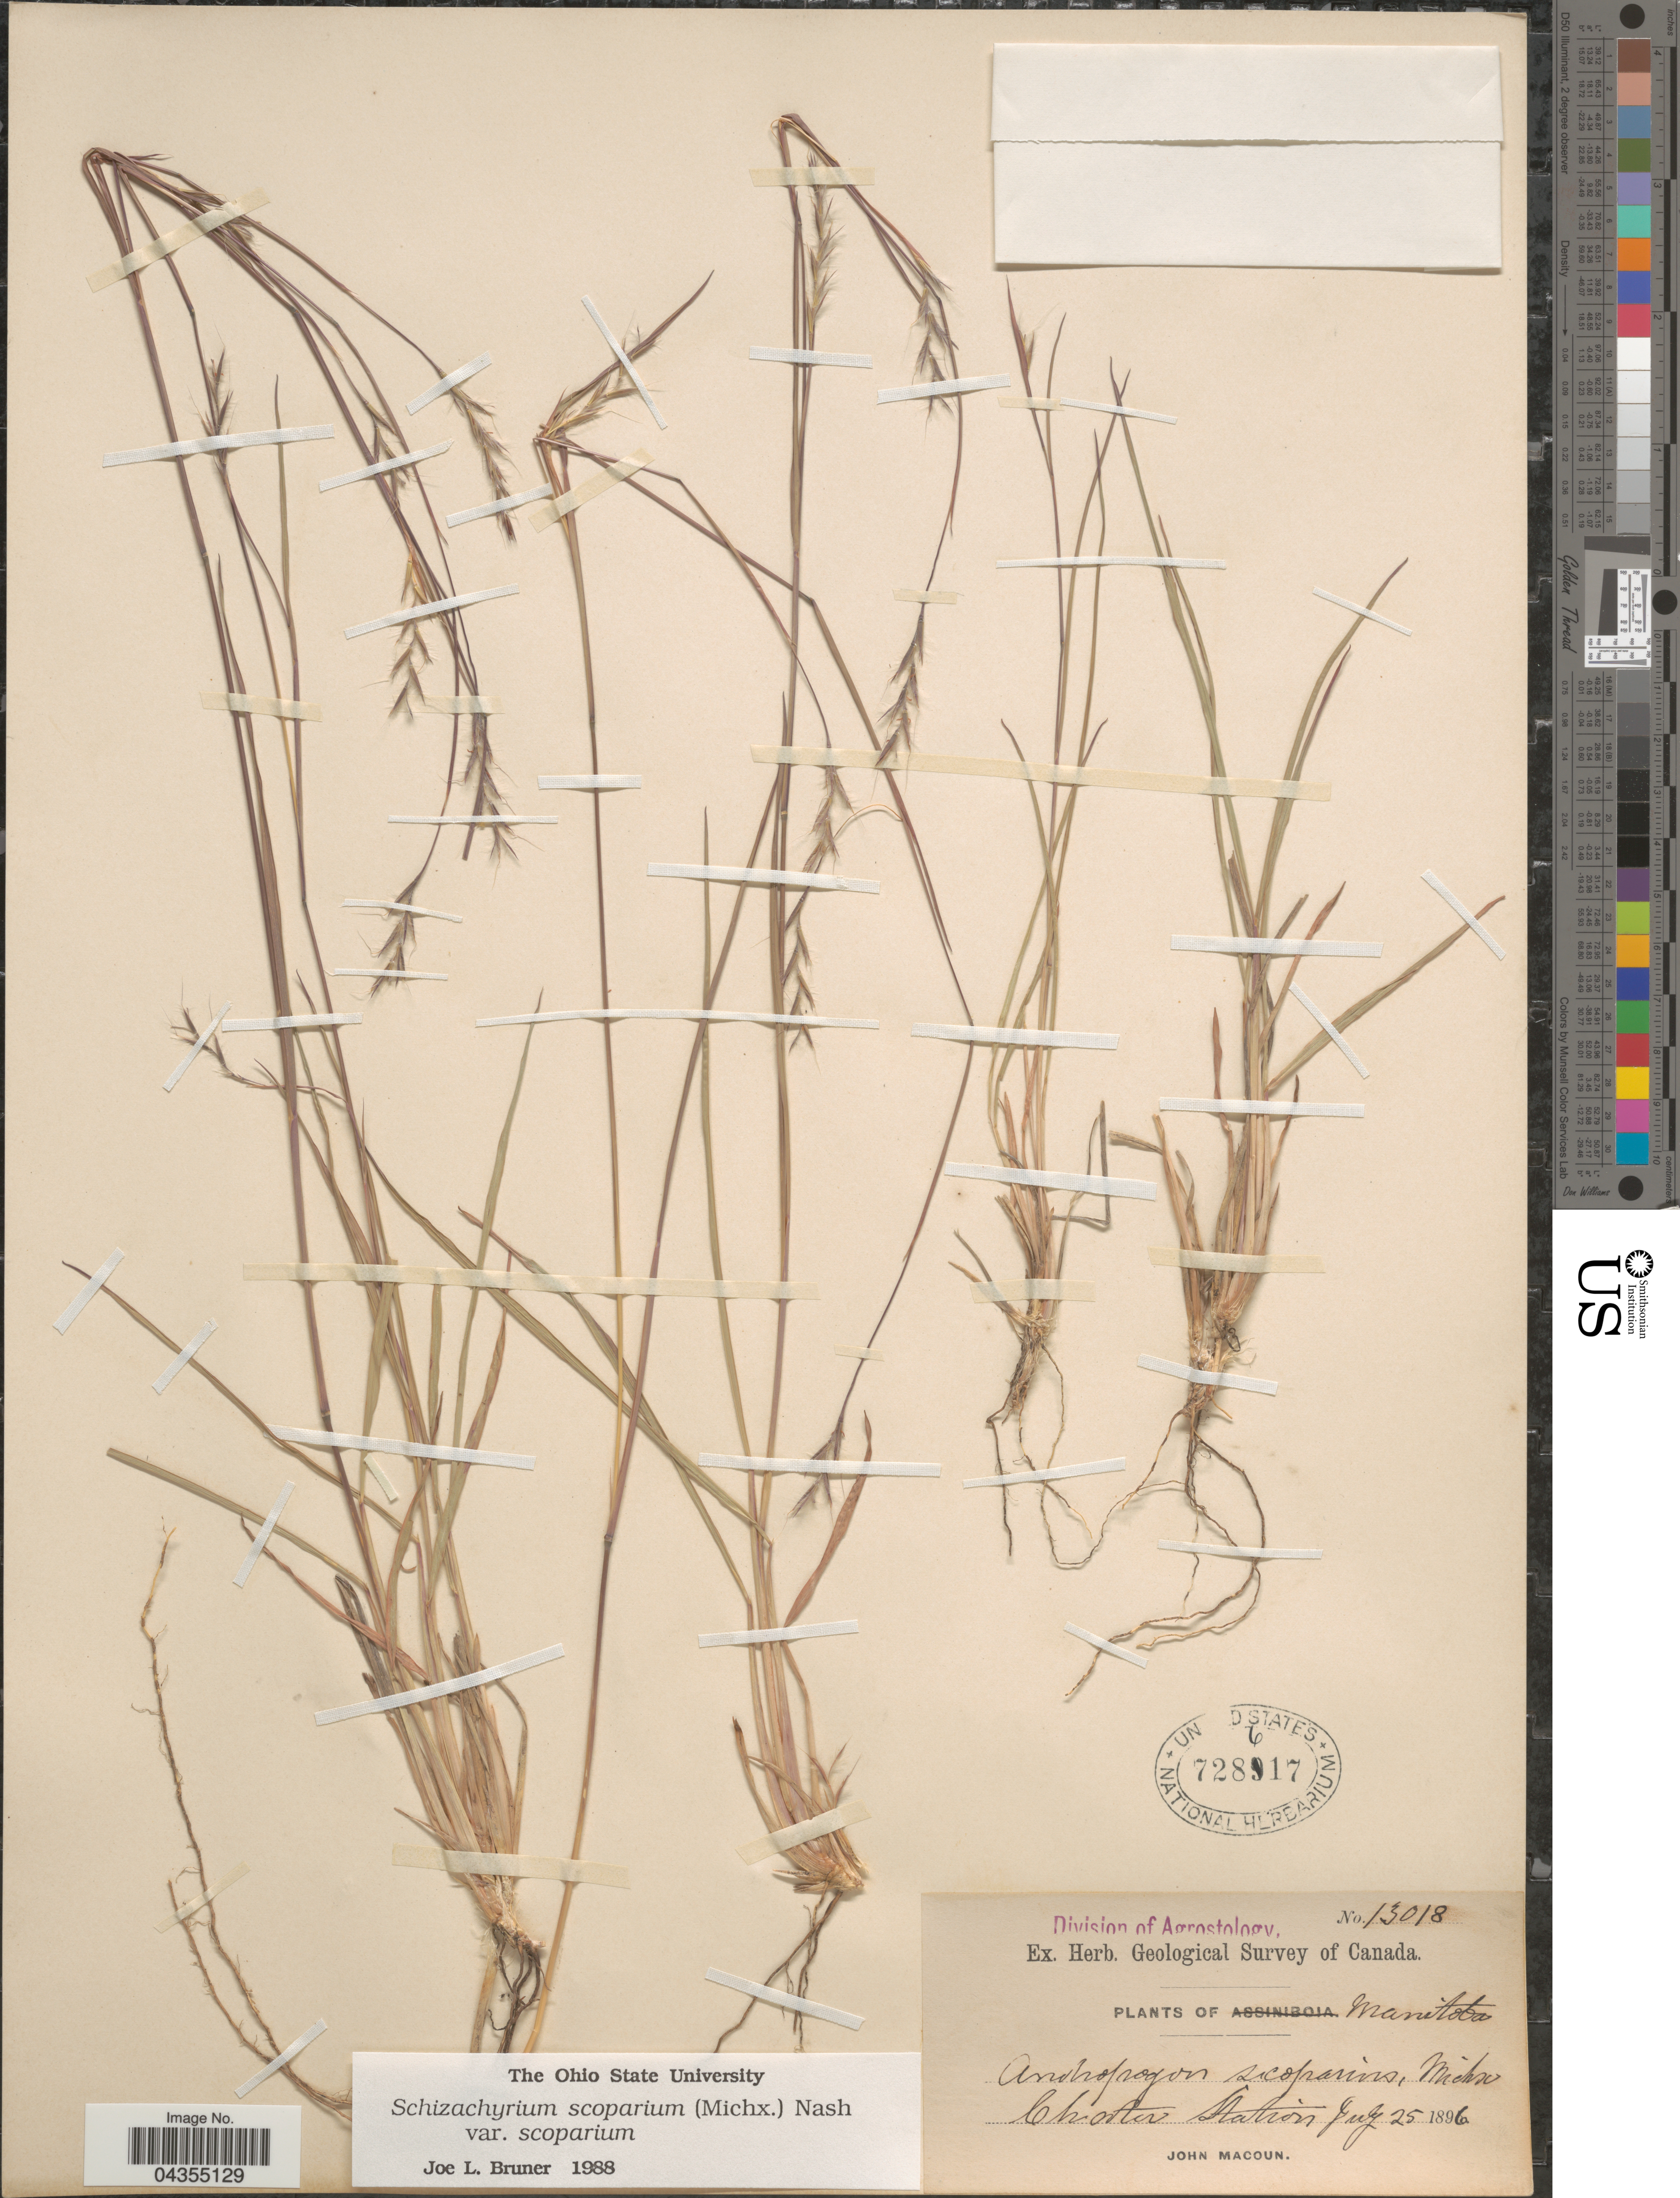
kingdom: Plantae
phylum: Tracheophyta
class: Liliopsida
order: Poales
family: Poaceae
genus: Schizachyrium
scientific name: Schizachyrium scoparium var. scoparium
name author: (Michx.) Nash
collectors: J. Macoun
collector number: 13018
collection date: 1896-07-25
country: Canada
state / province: Manitoba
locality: Geological Survey of Canada. Charter Station.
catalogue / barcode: US 728617